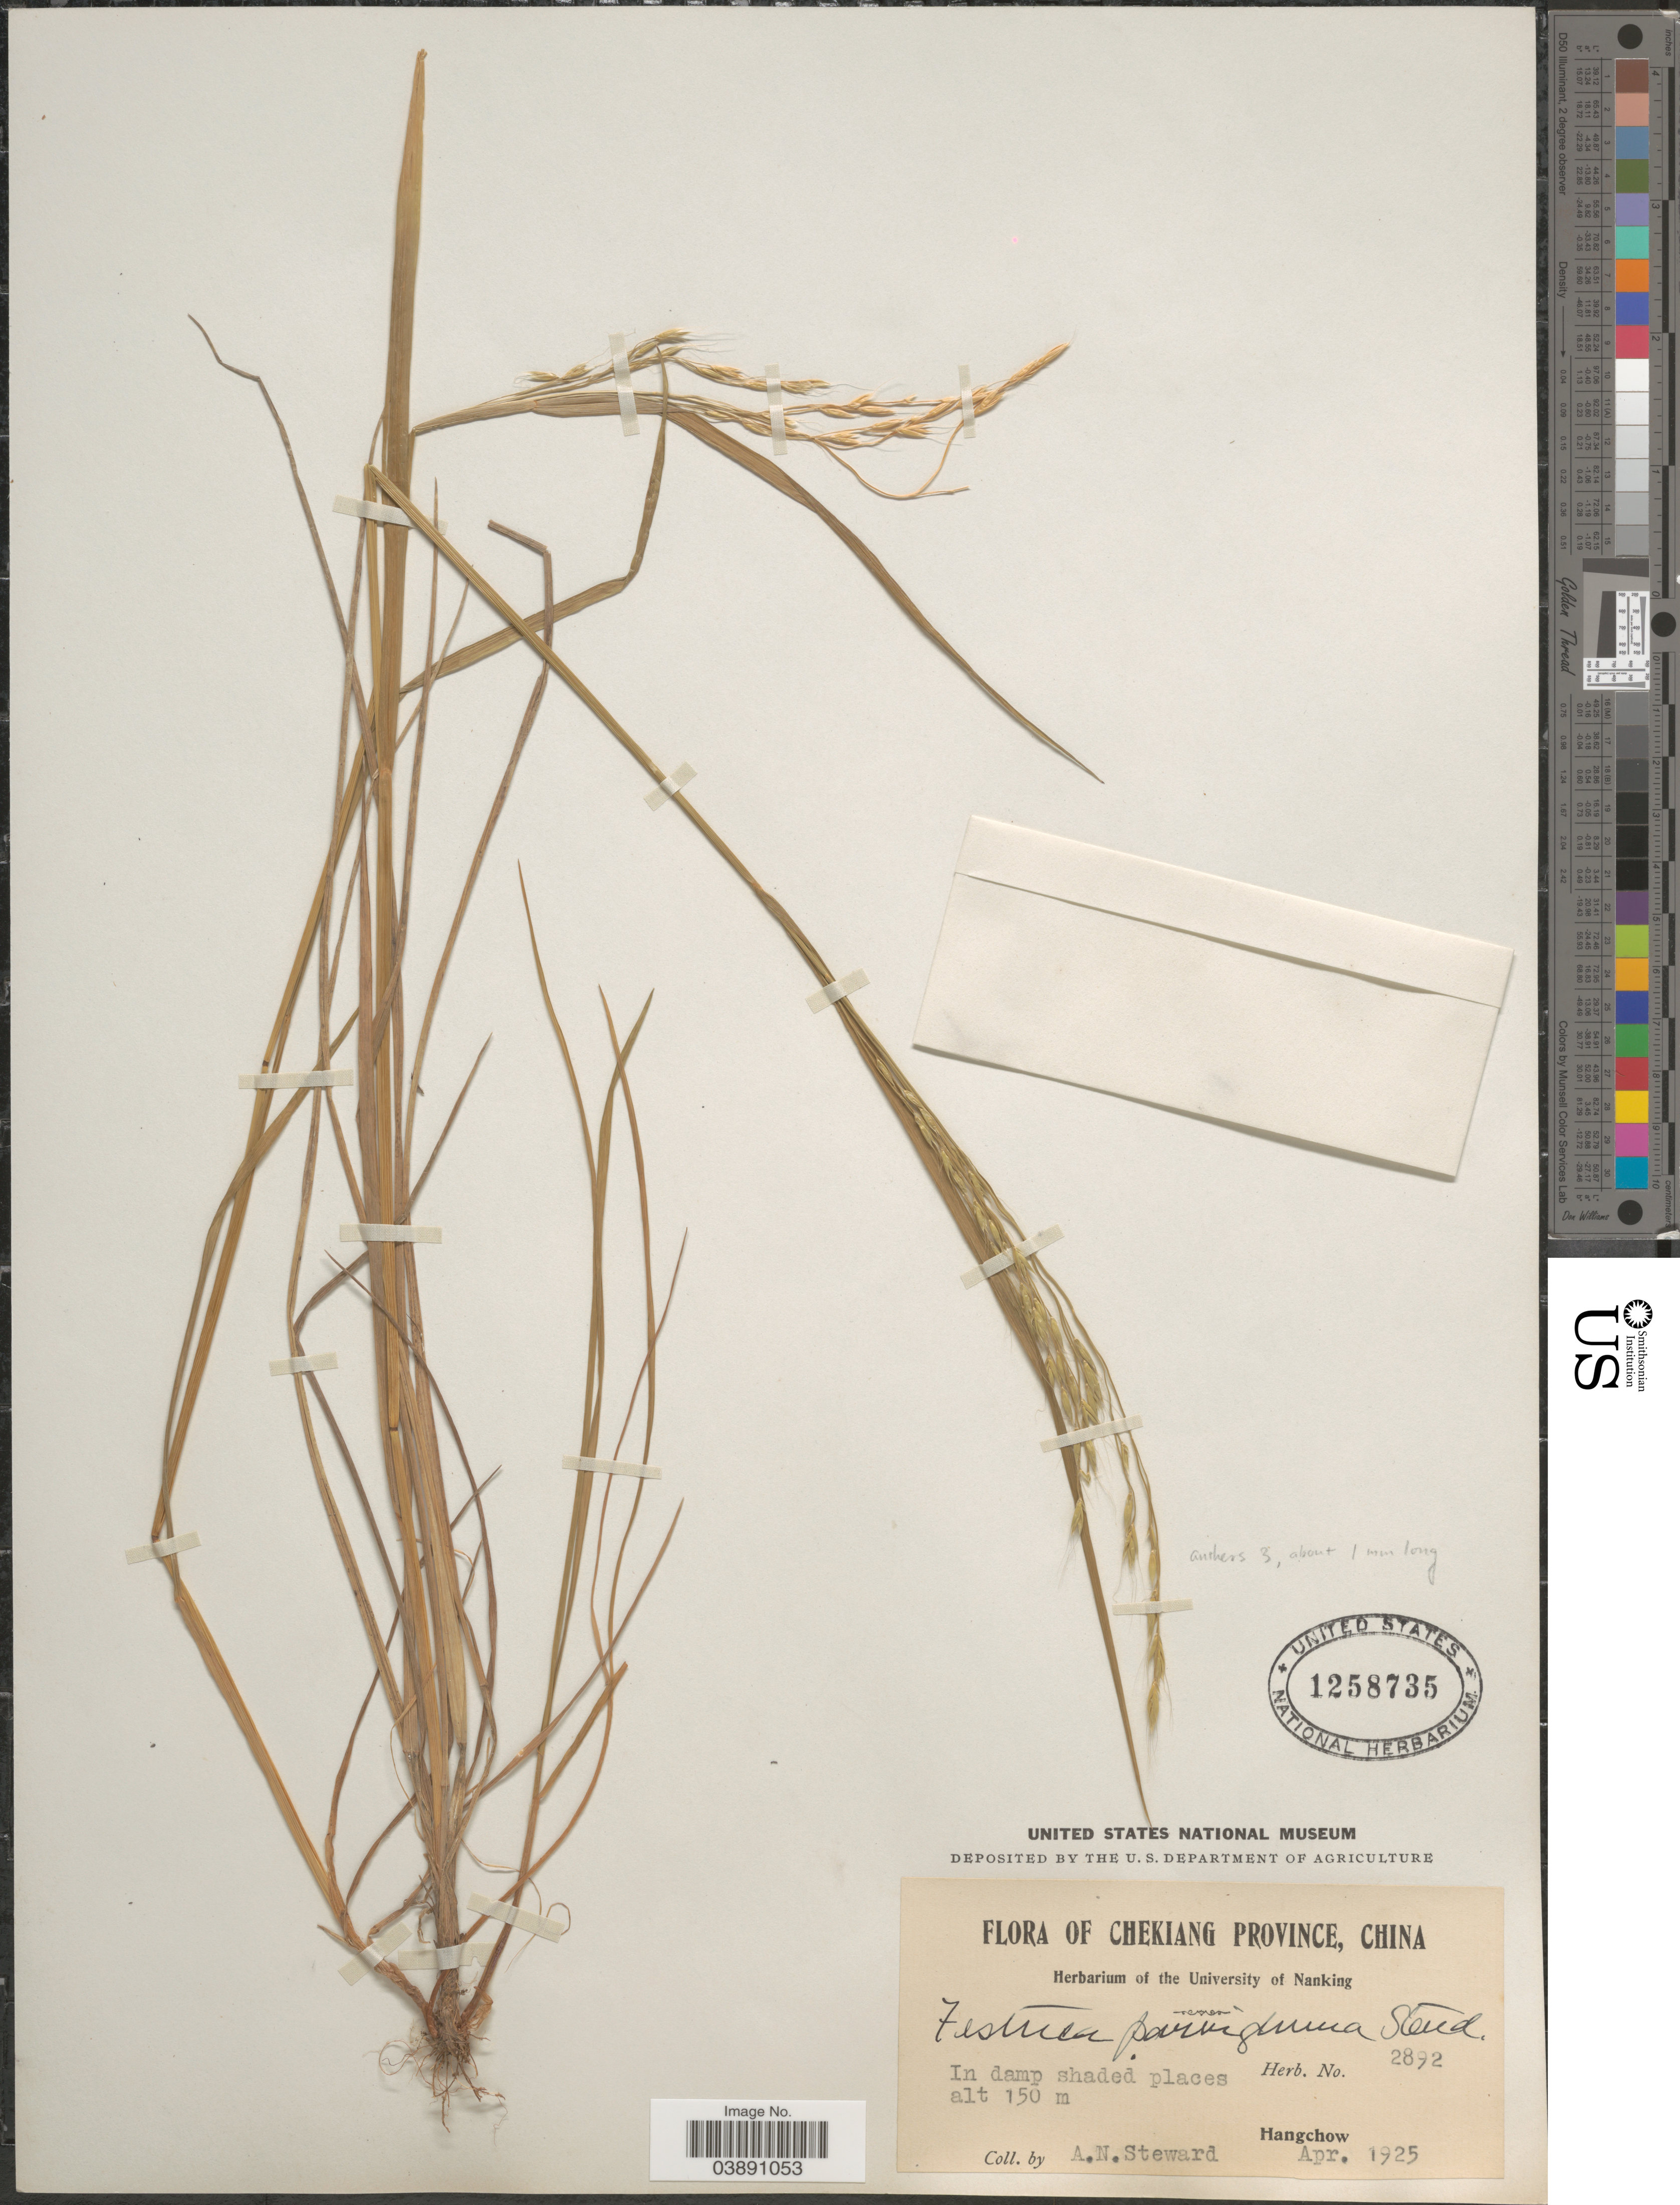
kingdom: Plantae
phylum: Tracheophyta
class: Liliopsida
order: Poales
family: Poaceae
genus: Festuca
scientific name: Festuca parvigluma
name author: Steud.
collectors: A. N. Steward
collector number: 2892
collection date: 1925-04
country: China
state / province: Zhejiang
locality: Chekiang Province. In damp shaded places. Hangchow.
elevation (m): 150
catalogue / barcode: US 1258735